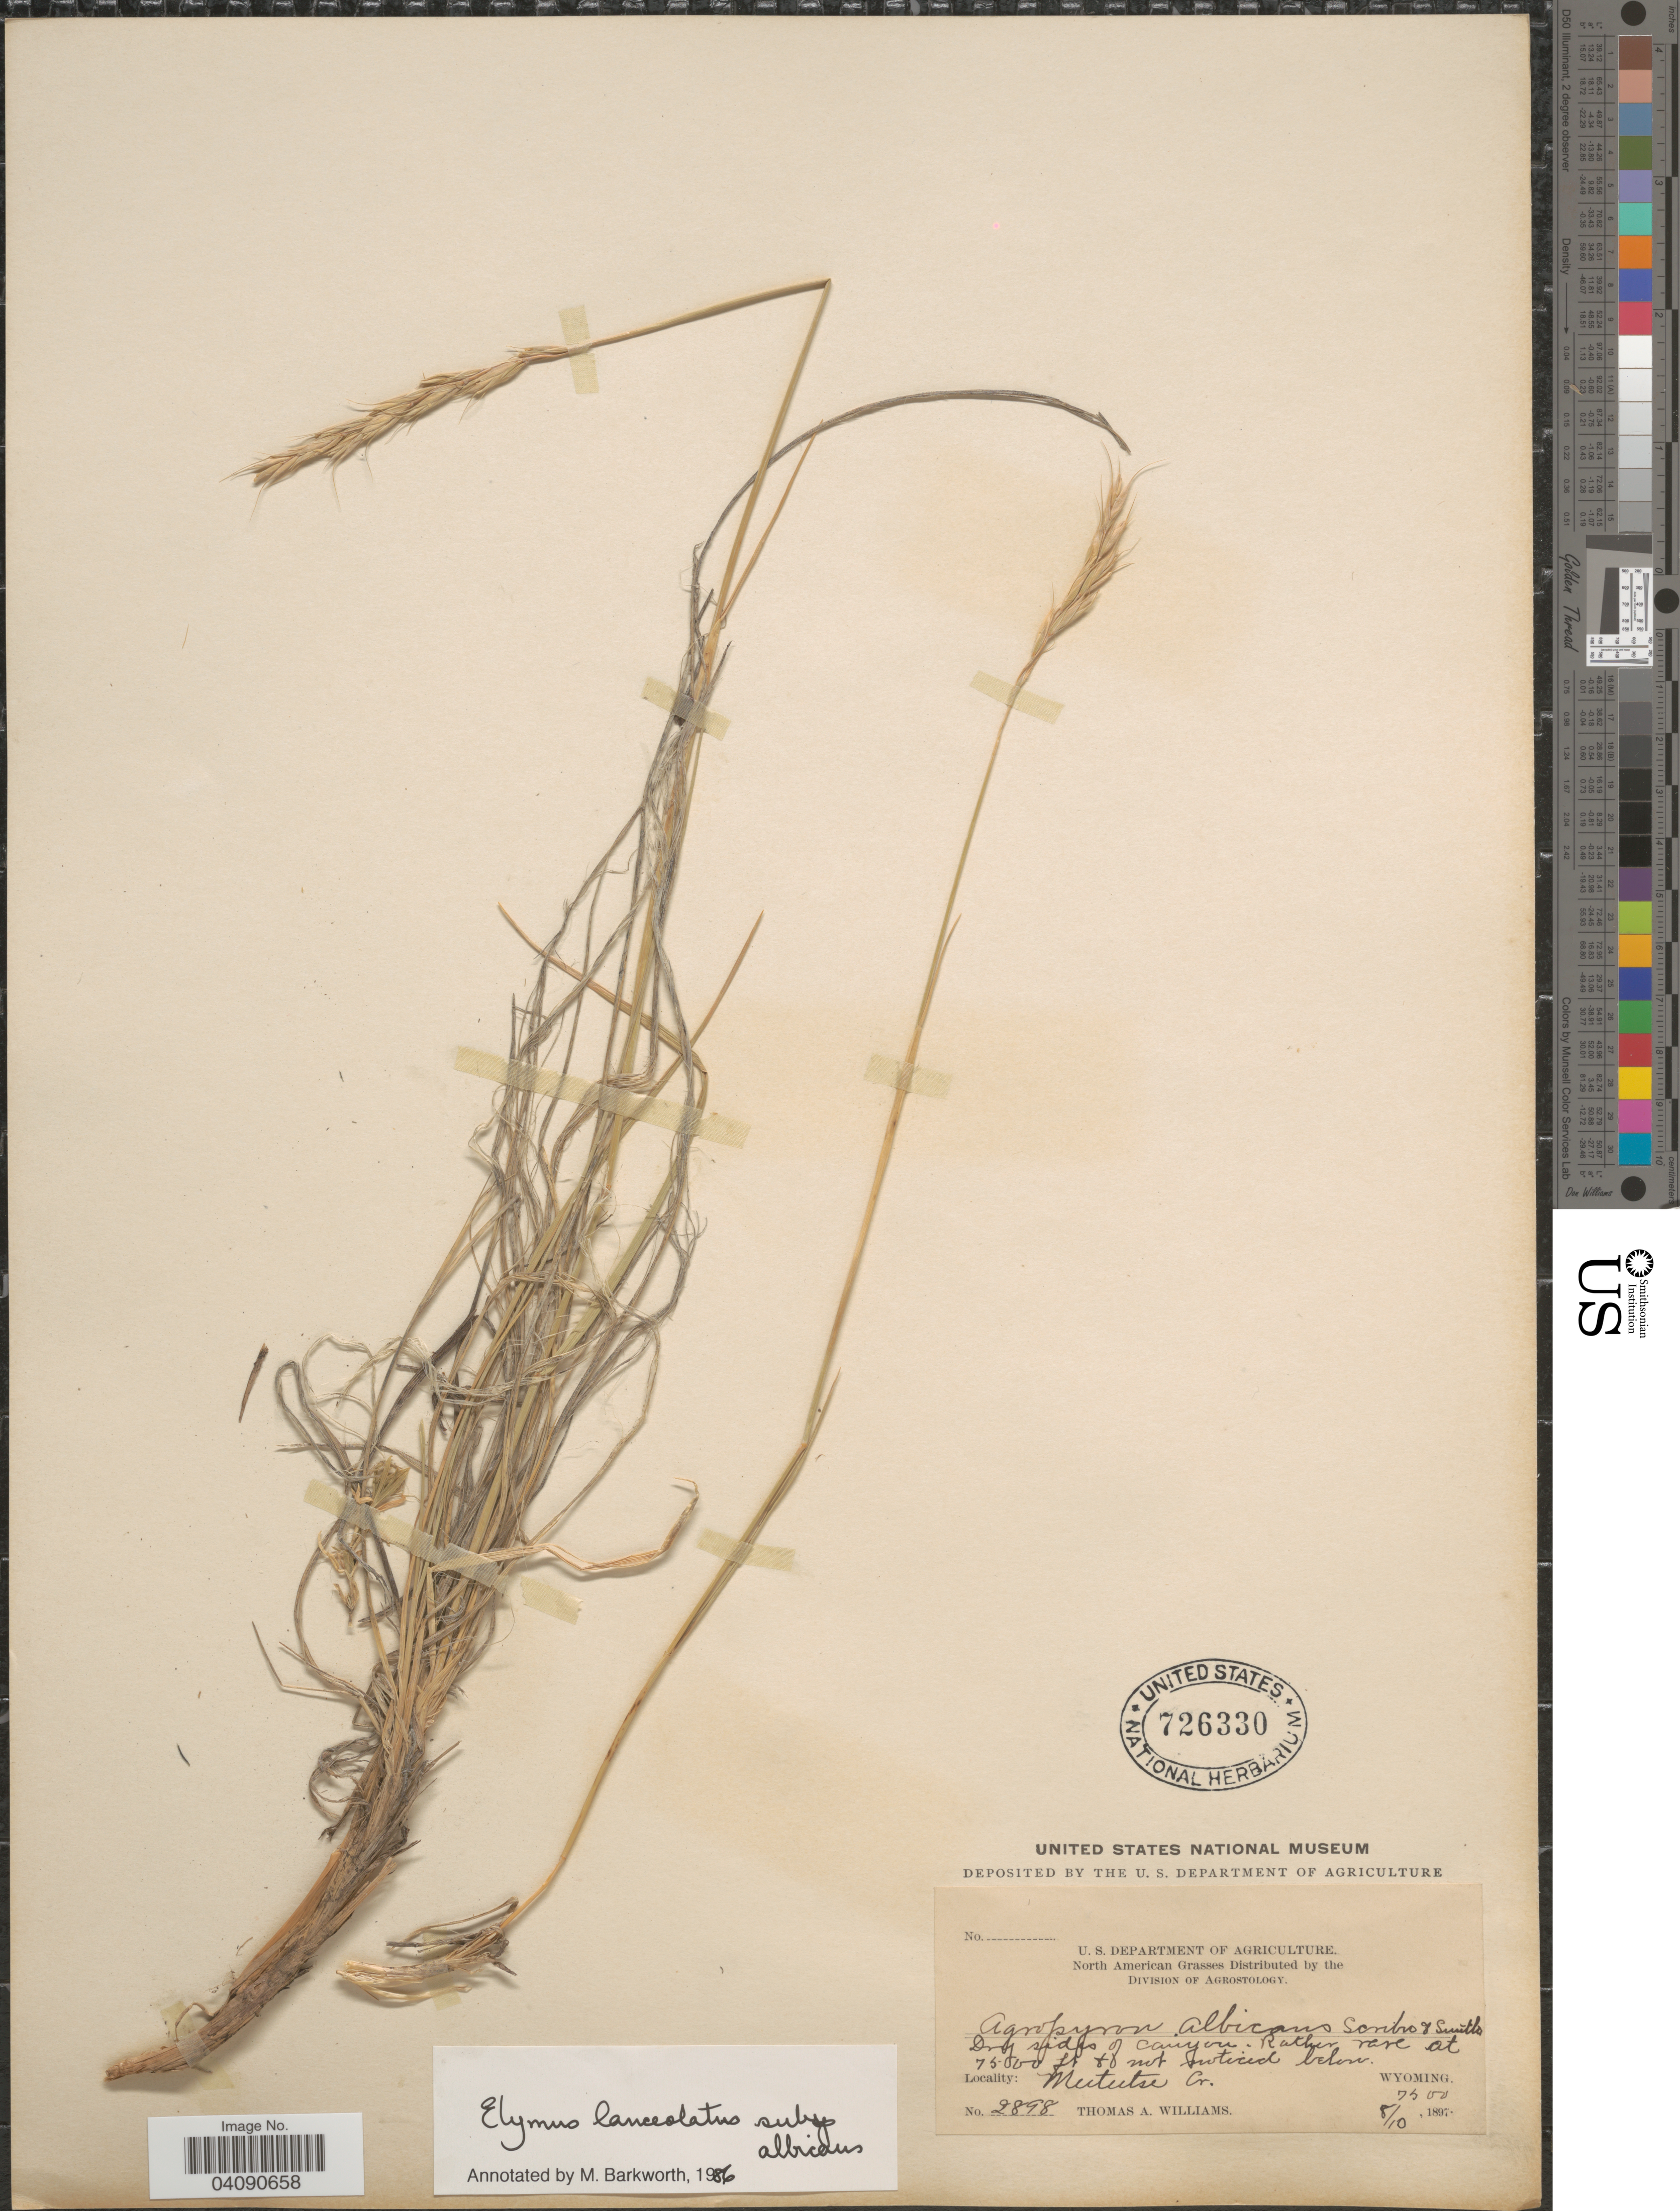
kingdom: Plantae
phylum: Tracheophyta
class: Liliopsida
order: Poales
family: Poaceae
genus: Elymus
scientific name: Elymus albicans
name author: (Scribn. & J.G. Sm.) Á. Löve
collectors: T. A. Williams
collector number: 2898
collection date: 1897-08-10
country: United States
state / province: Wyoming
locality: Mututse Cr.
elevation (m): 2286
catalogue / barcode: US 726330